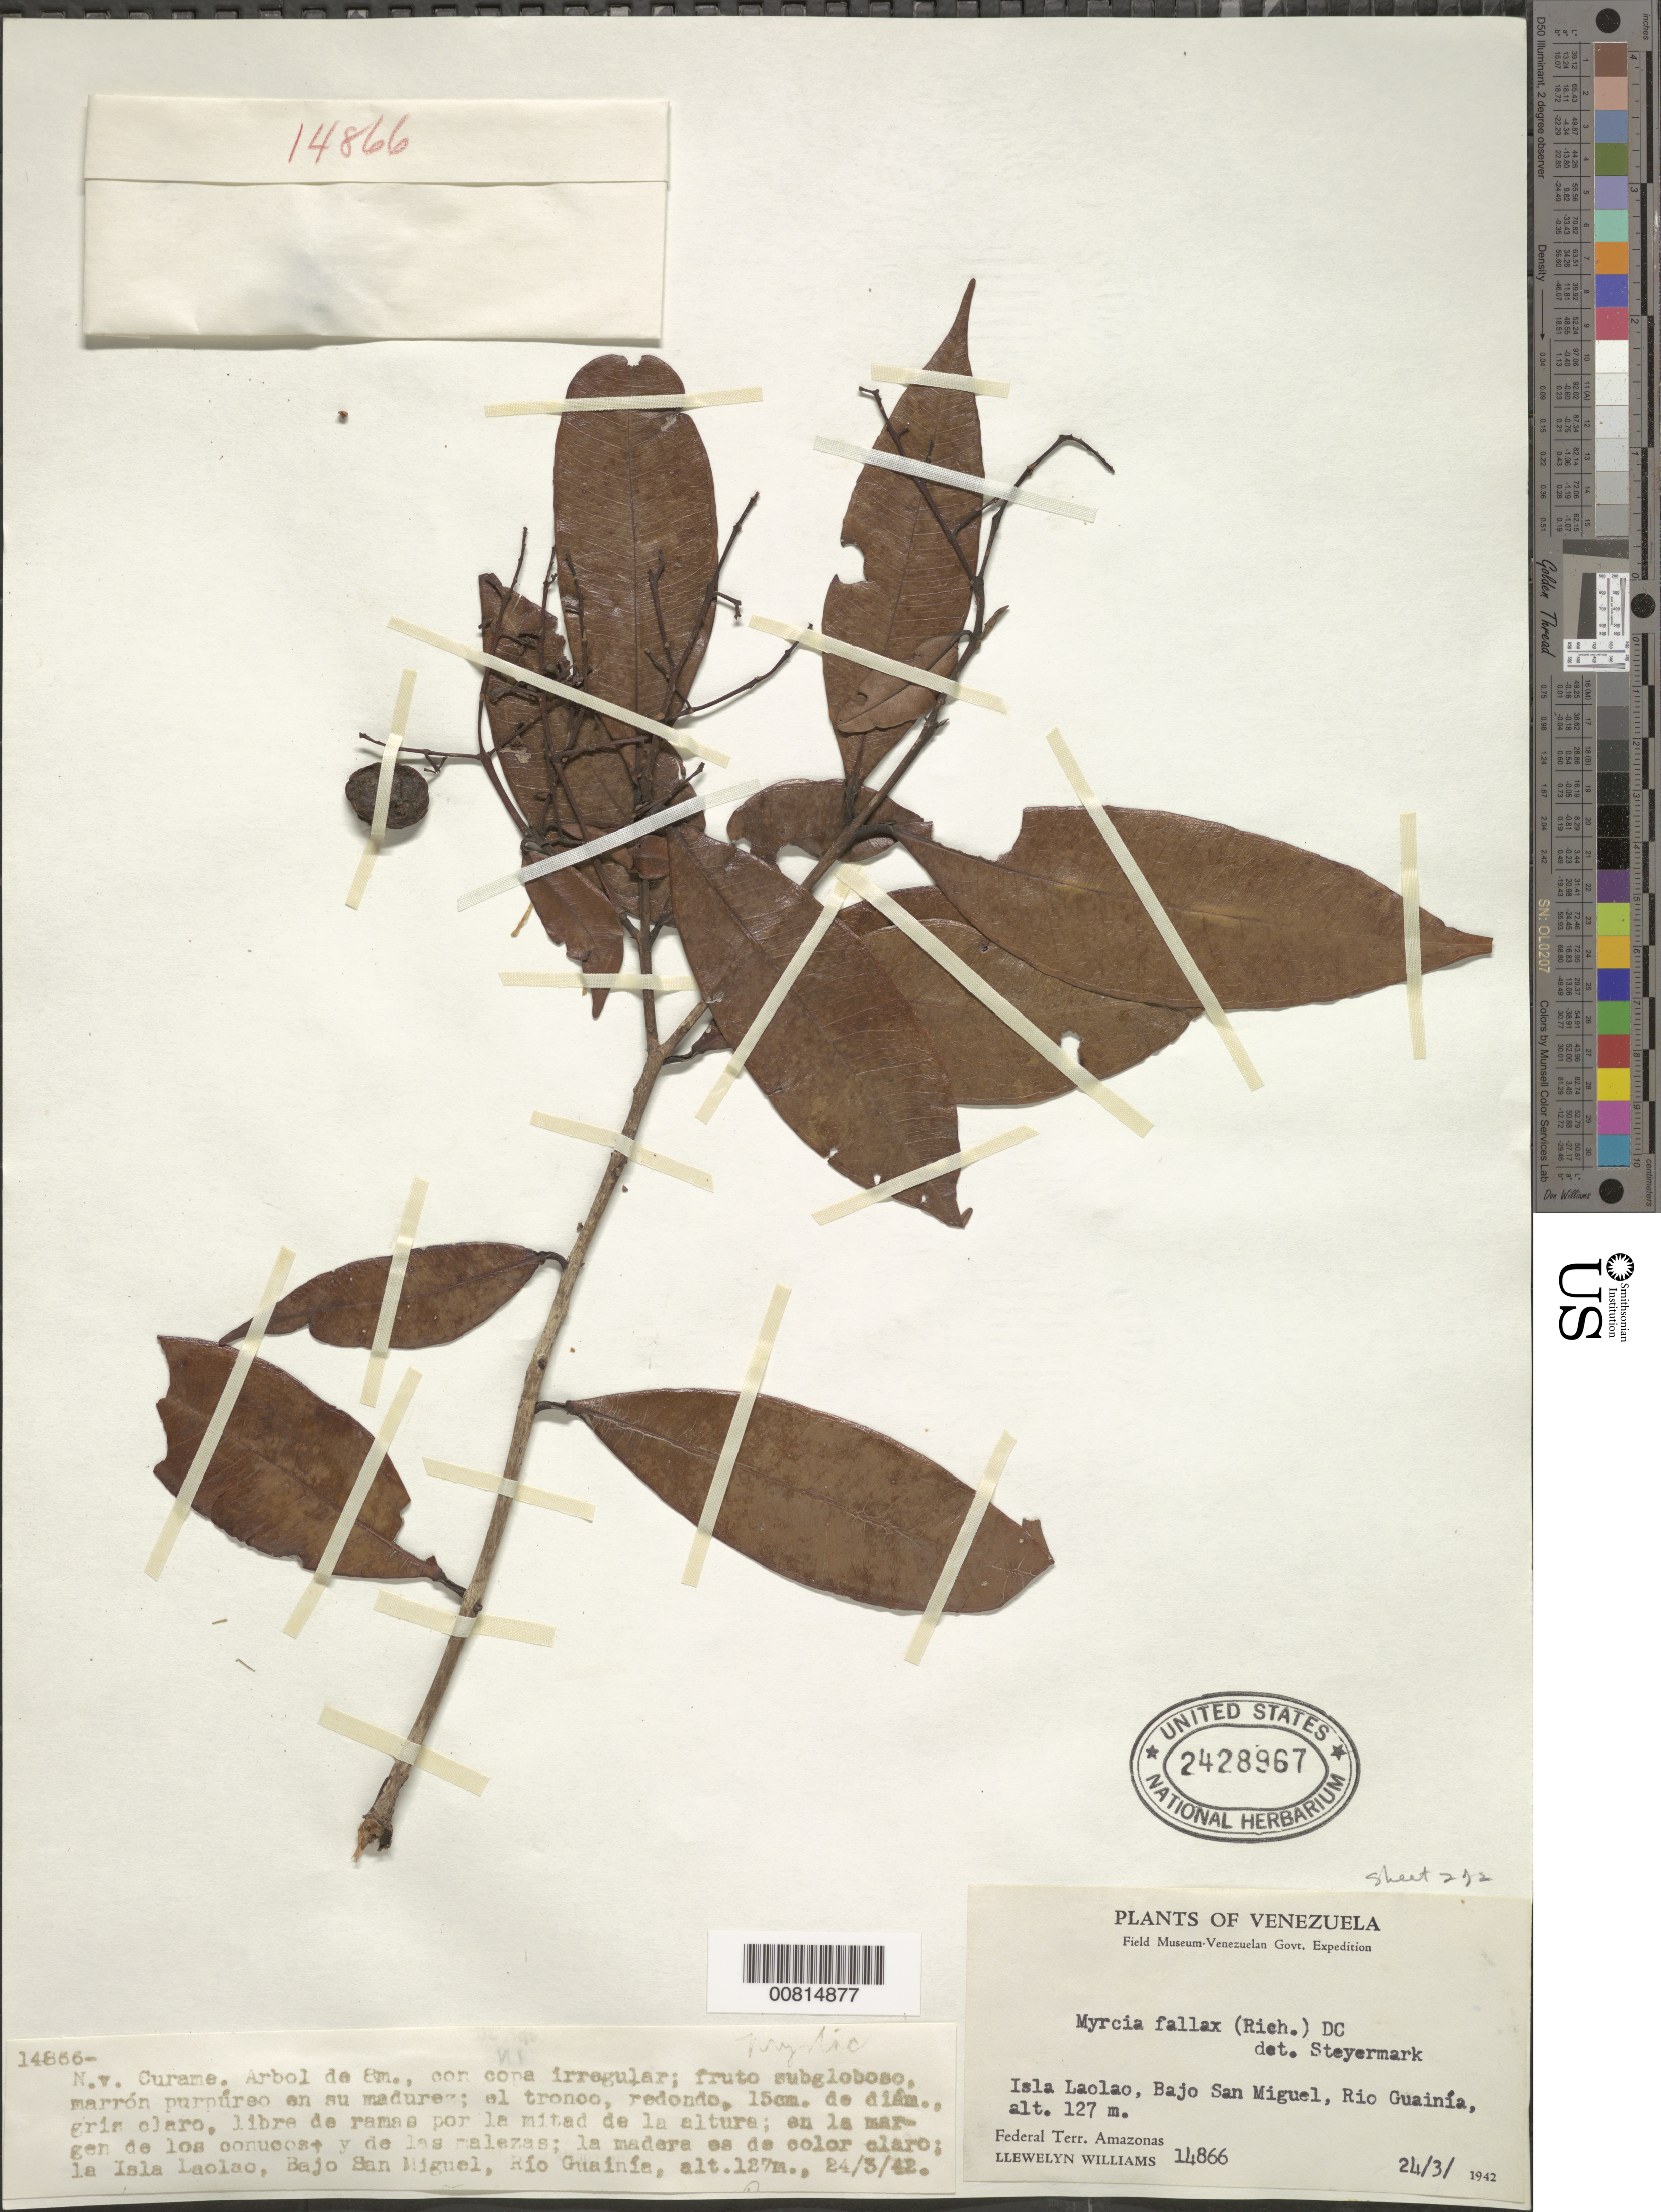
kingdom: Plantae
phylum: Tracheophyta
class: Magnoliopsida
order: Myrtales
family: Myrtaceae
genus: Myrcia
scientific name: Myrcia fallax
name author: (Rich.) DC.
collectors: Ll. Williams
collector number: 14866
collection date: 1942-03-24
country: Venezuela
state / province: Amazonas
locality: Isla Laolao, Bajo San Miguel, Rio Guainía. Federal Terr. Amazonas.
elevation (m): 127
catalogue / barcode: US 2428967